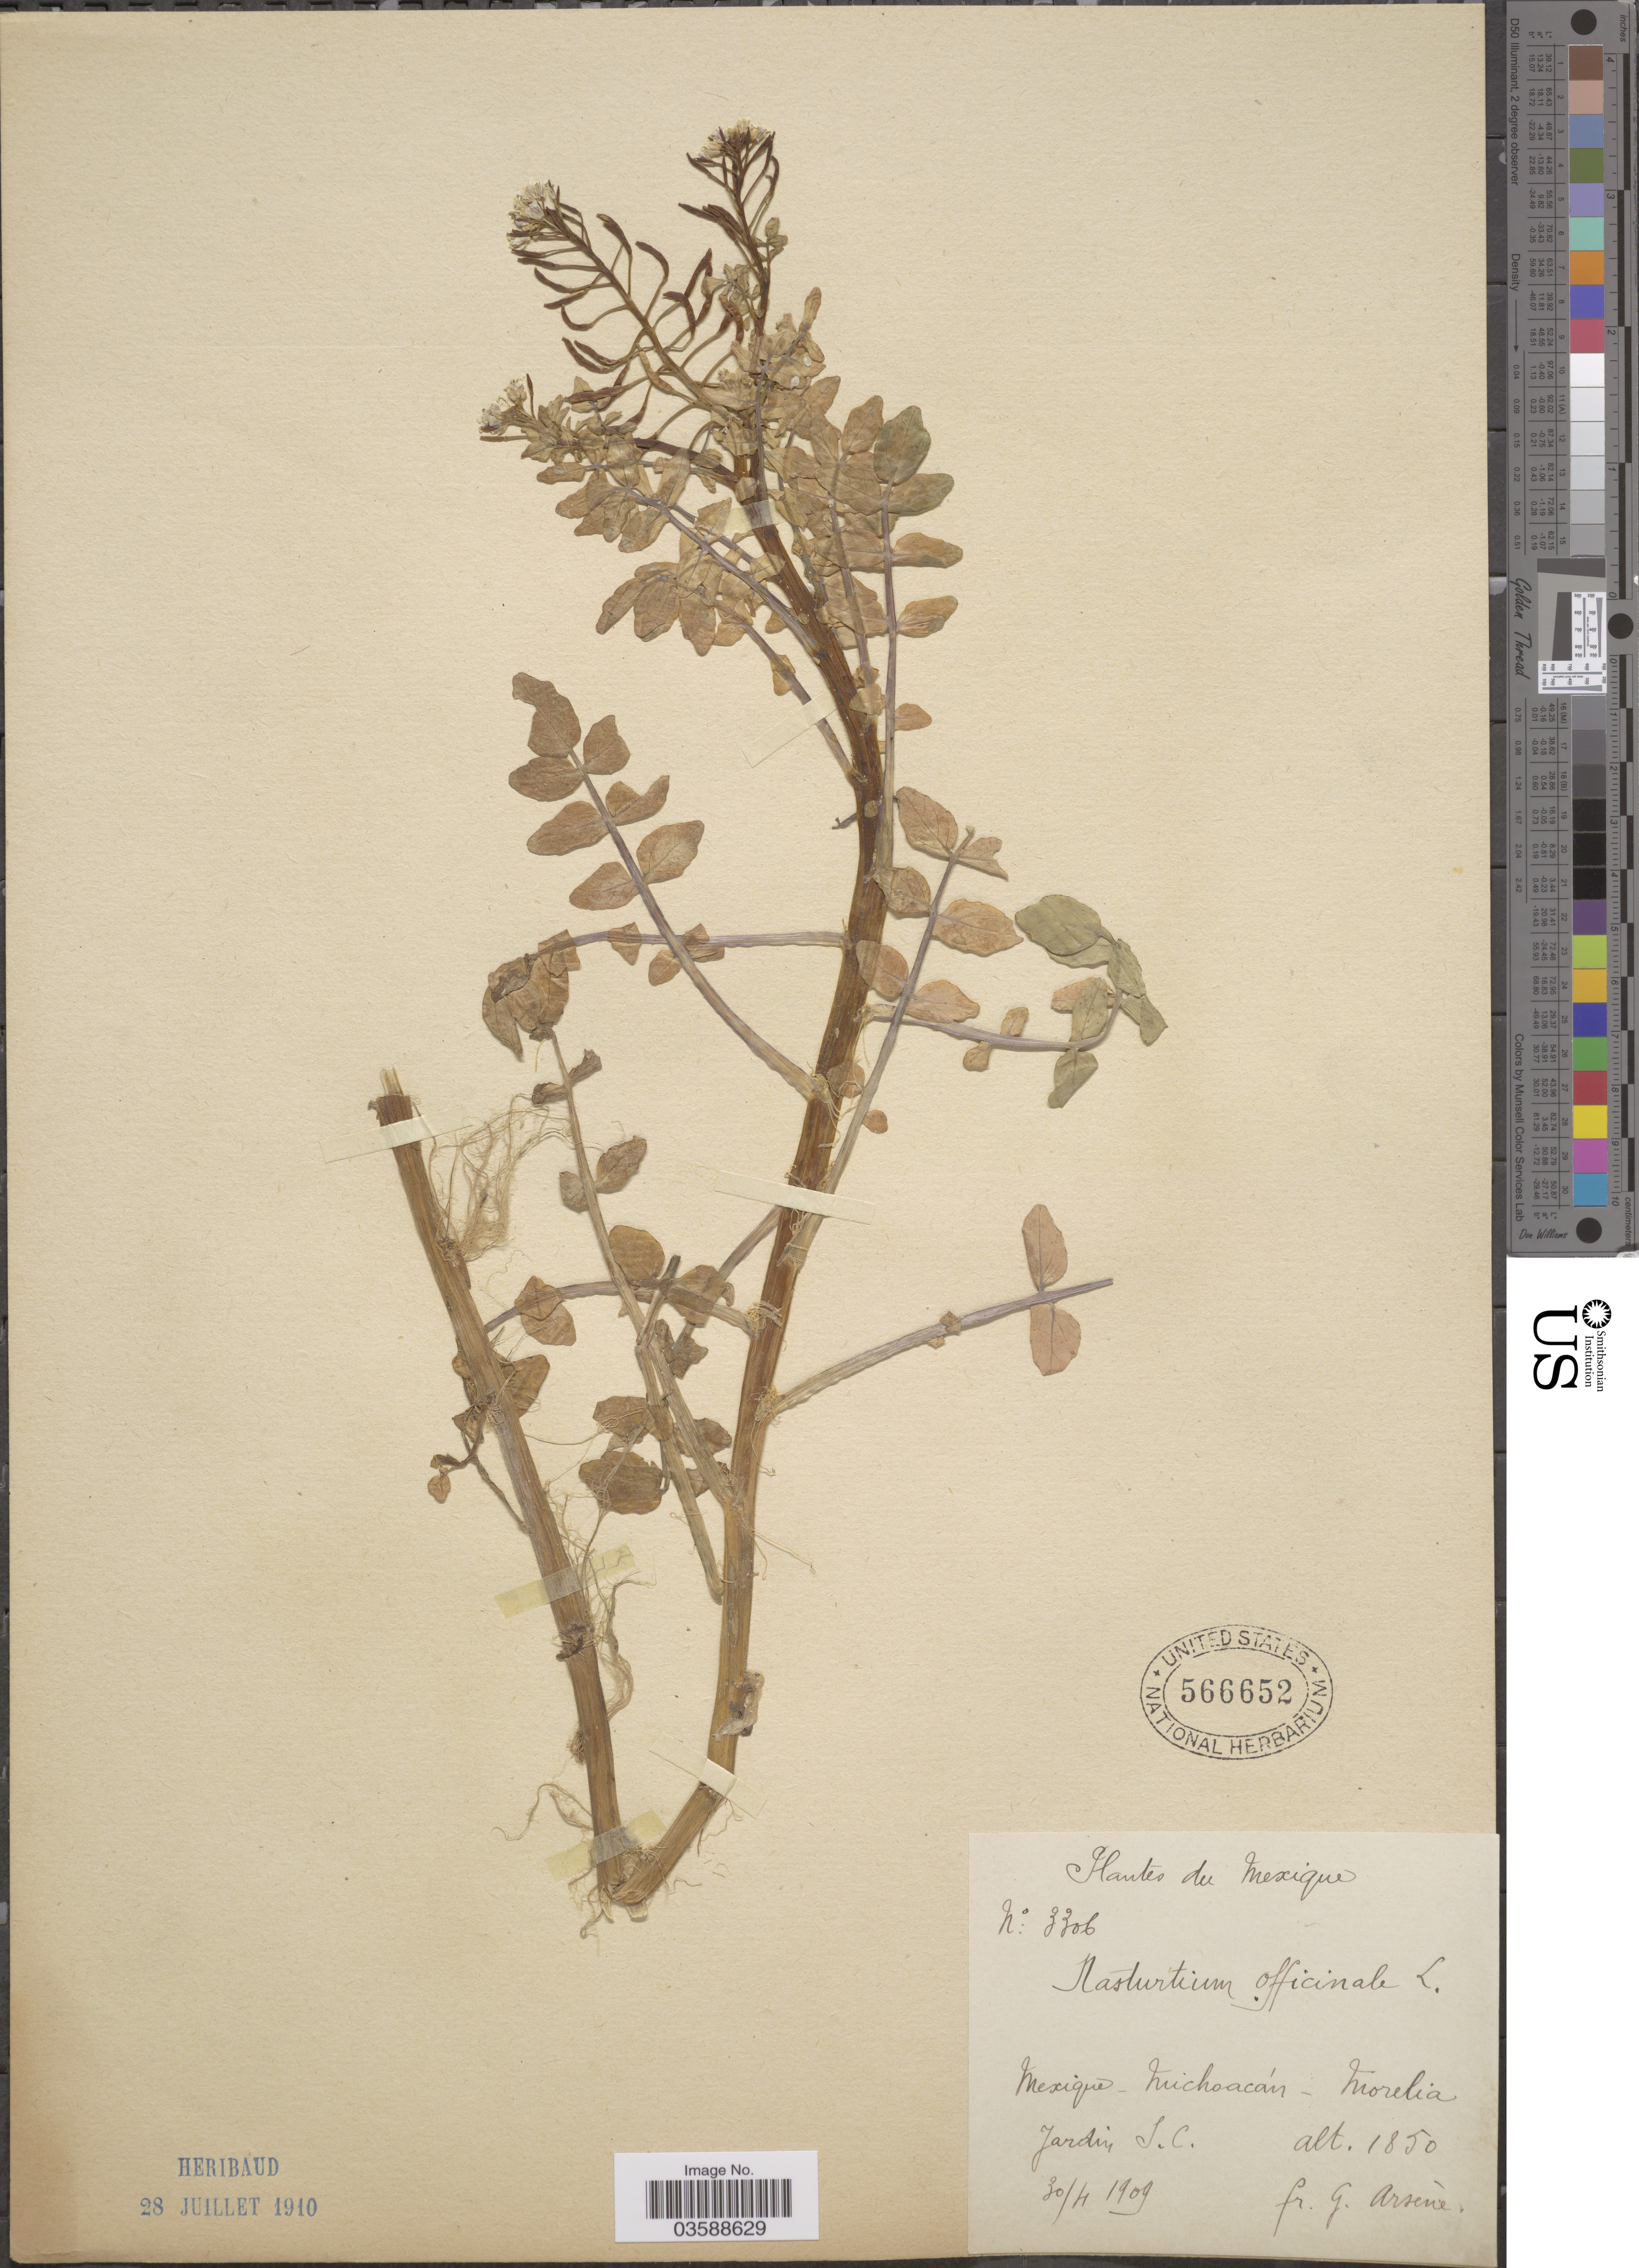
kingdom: Plantae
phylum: Tracheophyta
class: Magnoliopsida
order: Brassicales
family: Brassicaceae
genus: Nasturtium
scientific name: Nasturtium officinale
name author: R. Br.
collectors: Bro. G. Arsène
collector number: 3306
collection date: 1909-04-30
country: Mexico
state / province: Michoacán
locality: Jardin S.C. - Morelia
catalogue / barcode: US 566652